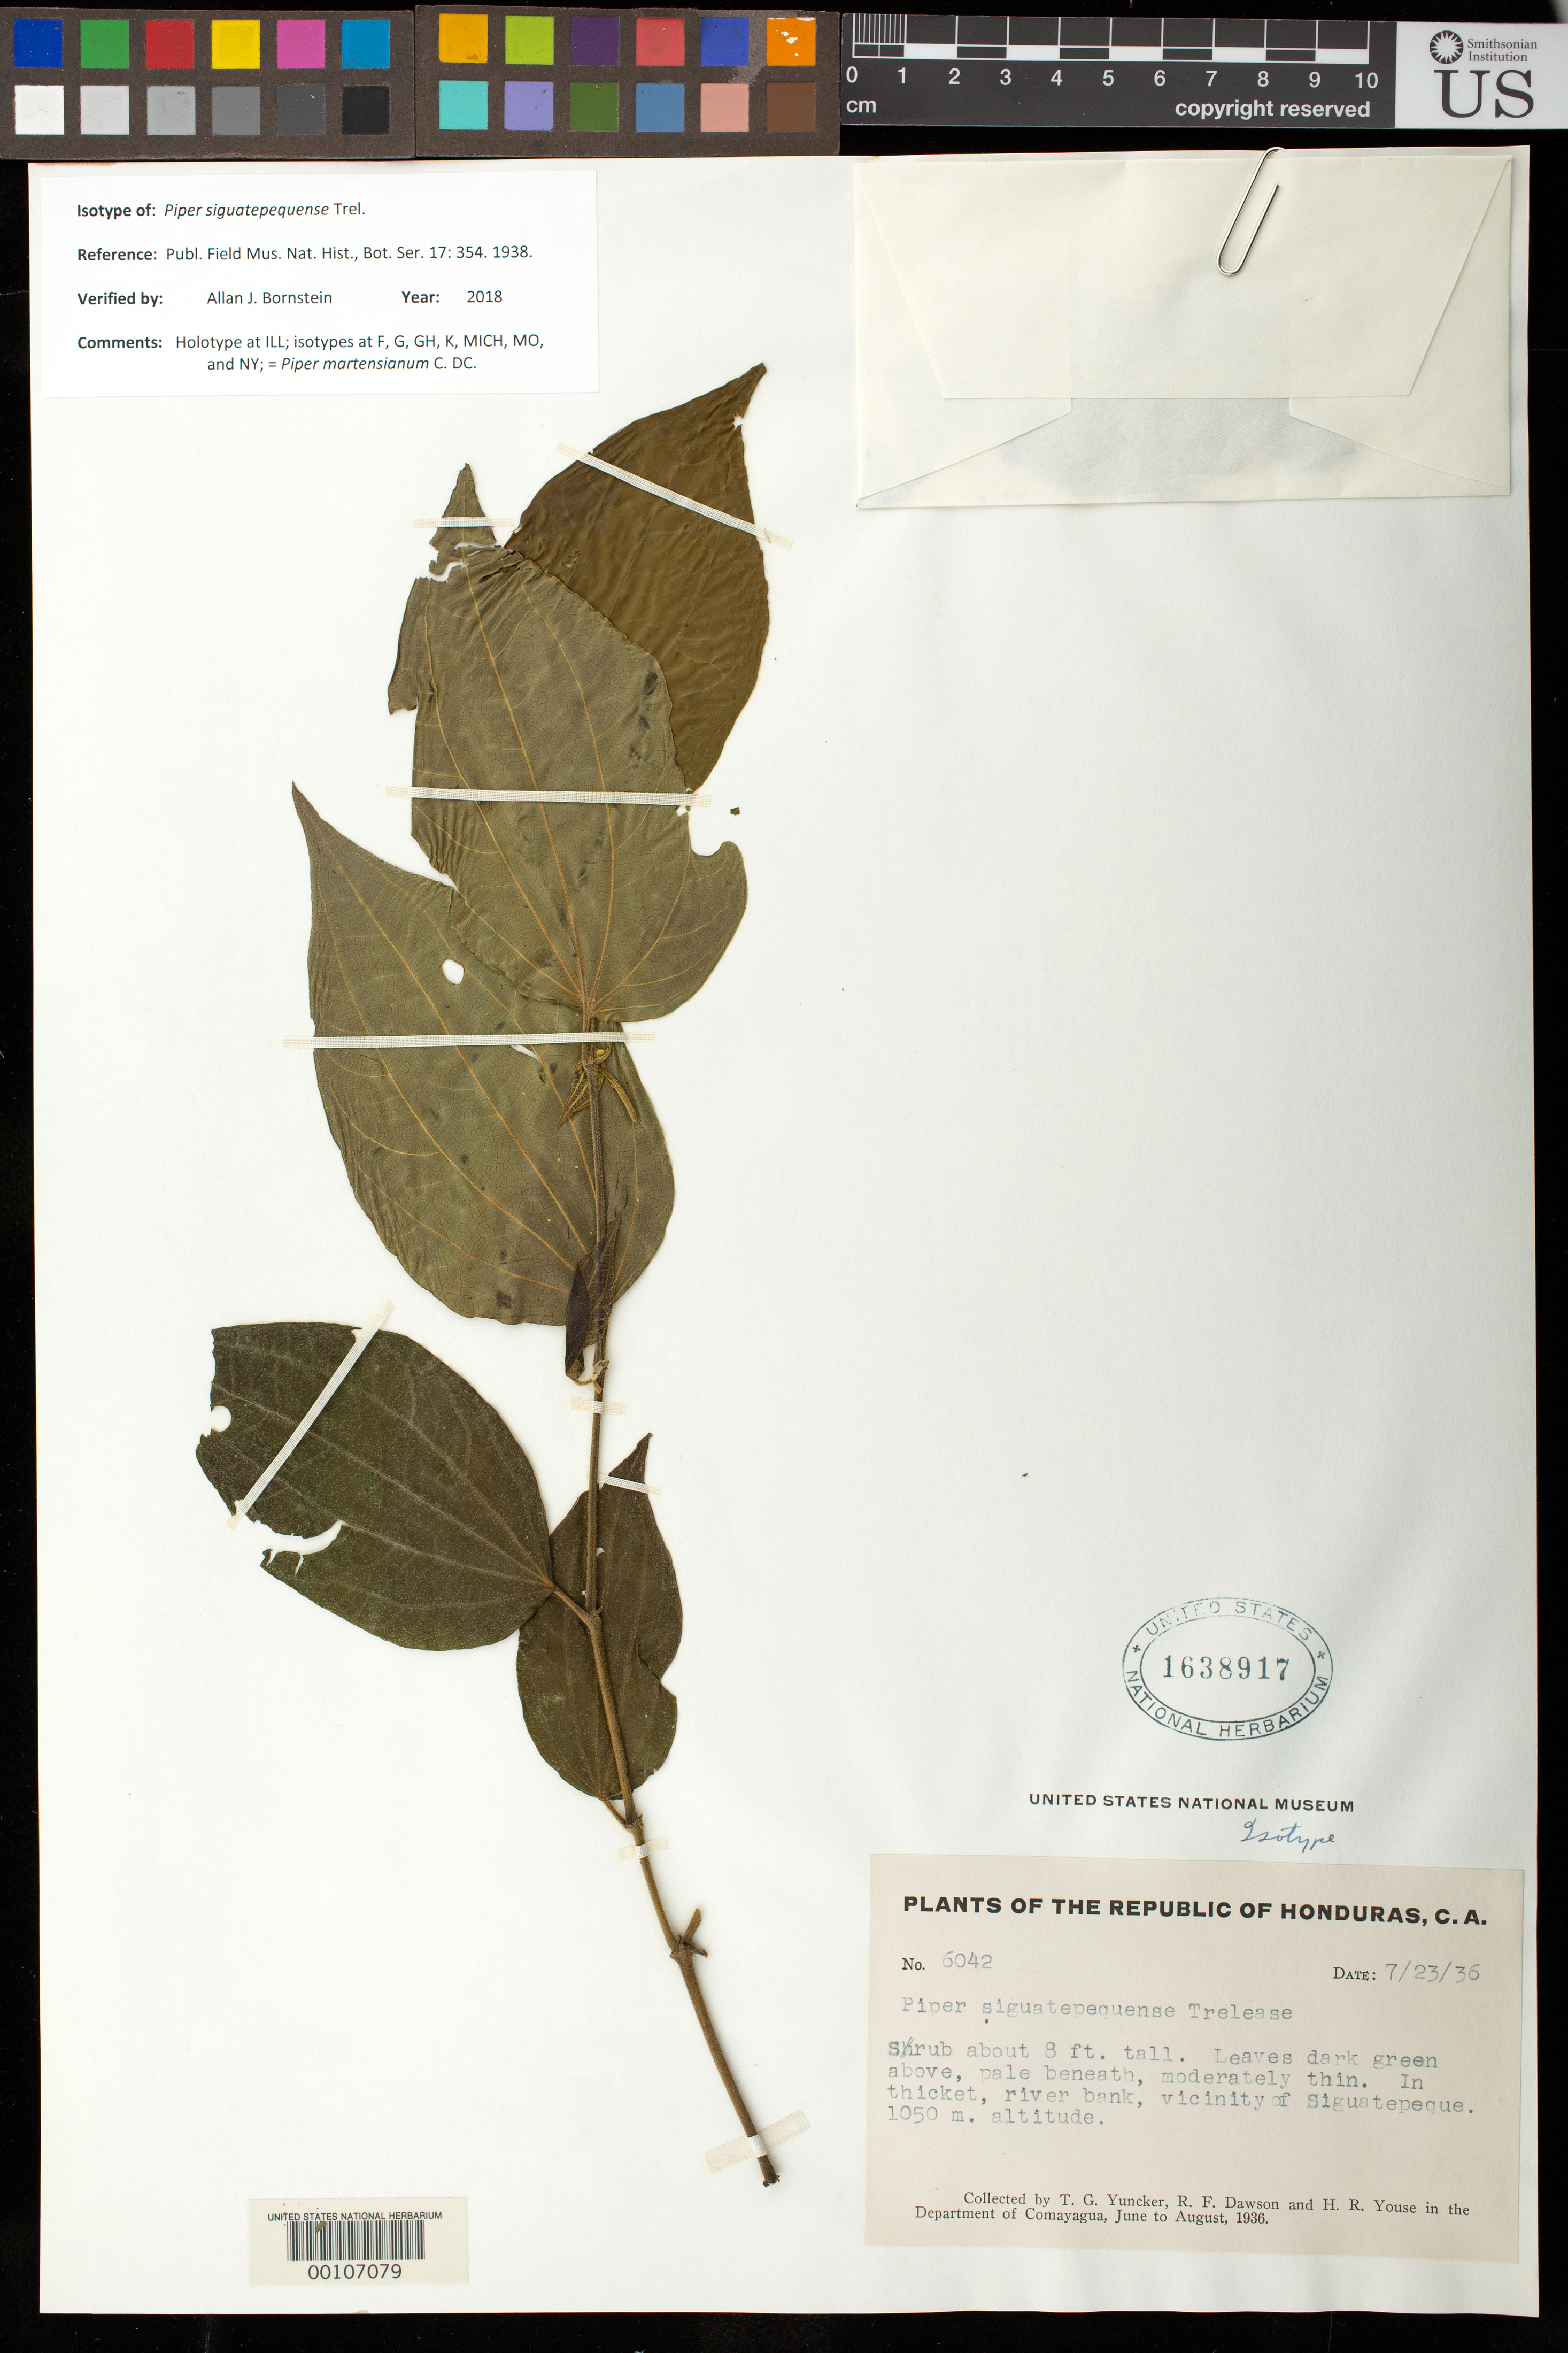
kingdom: Plantae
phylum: Tracheophyta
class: Magnoliopsida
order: Piperales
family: Piperaceae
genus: Piper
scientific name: Piper siguatepequense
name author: Trel. in Yunck.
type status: Isotype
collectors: T. G. Yuncker, R. F. Dawson & H. Youse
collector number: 6042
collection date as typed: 23 Jul 1936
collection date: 1936-07-23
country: Honduras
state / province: Comayagua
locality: Vicinity of Siguatepeque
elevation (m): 1050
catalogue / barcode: US 1638917